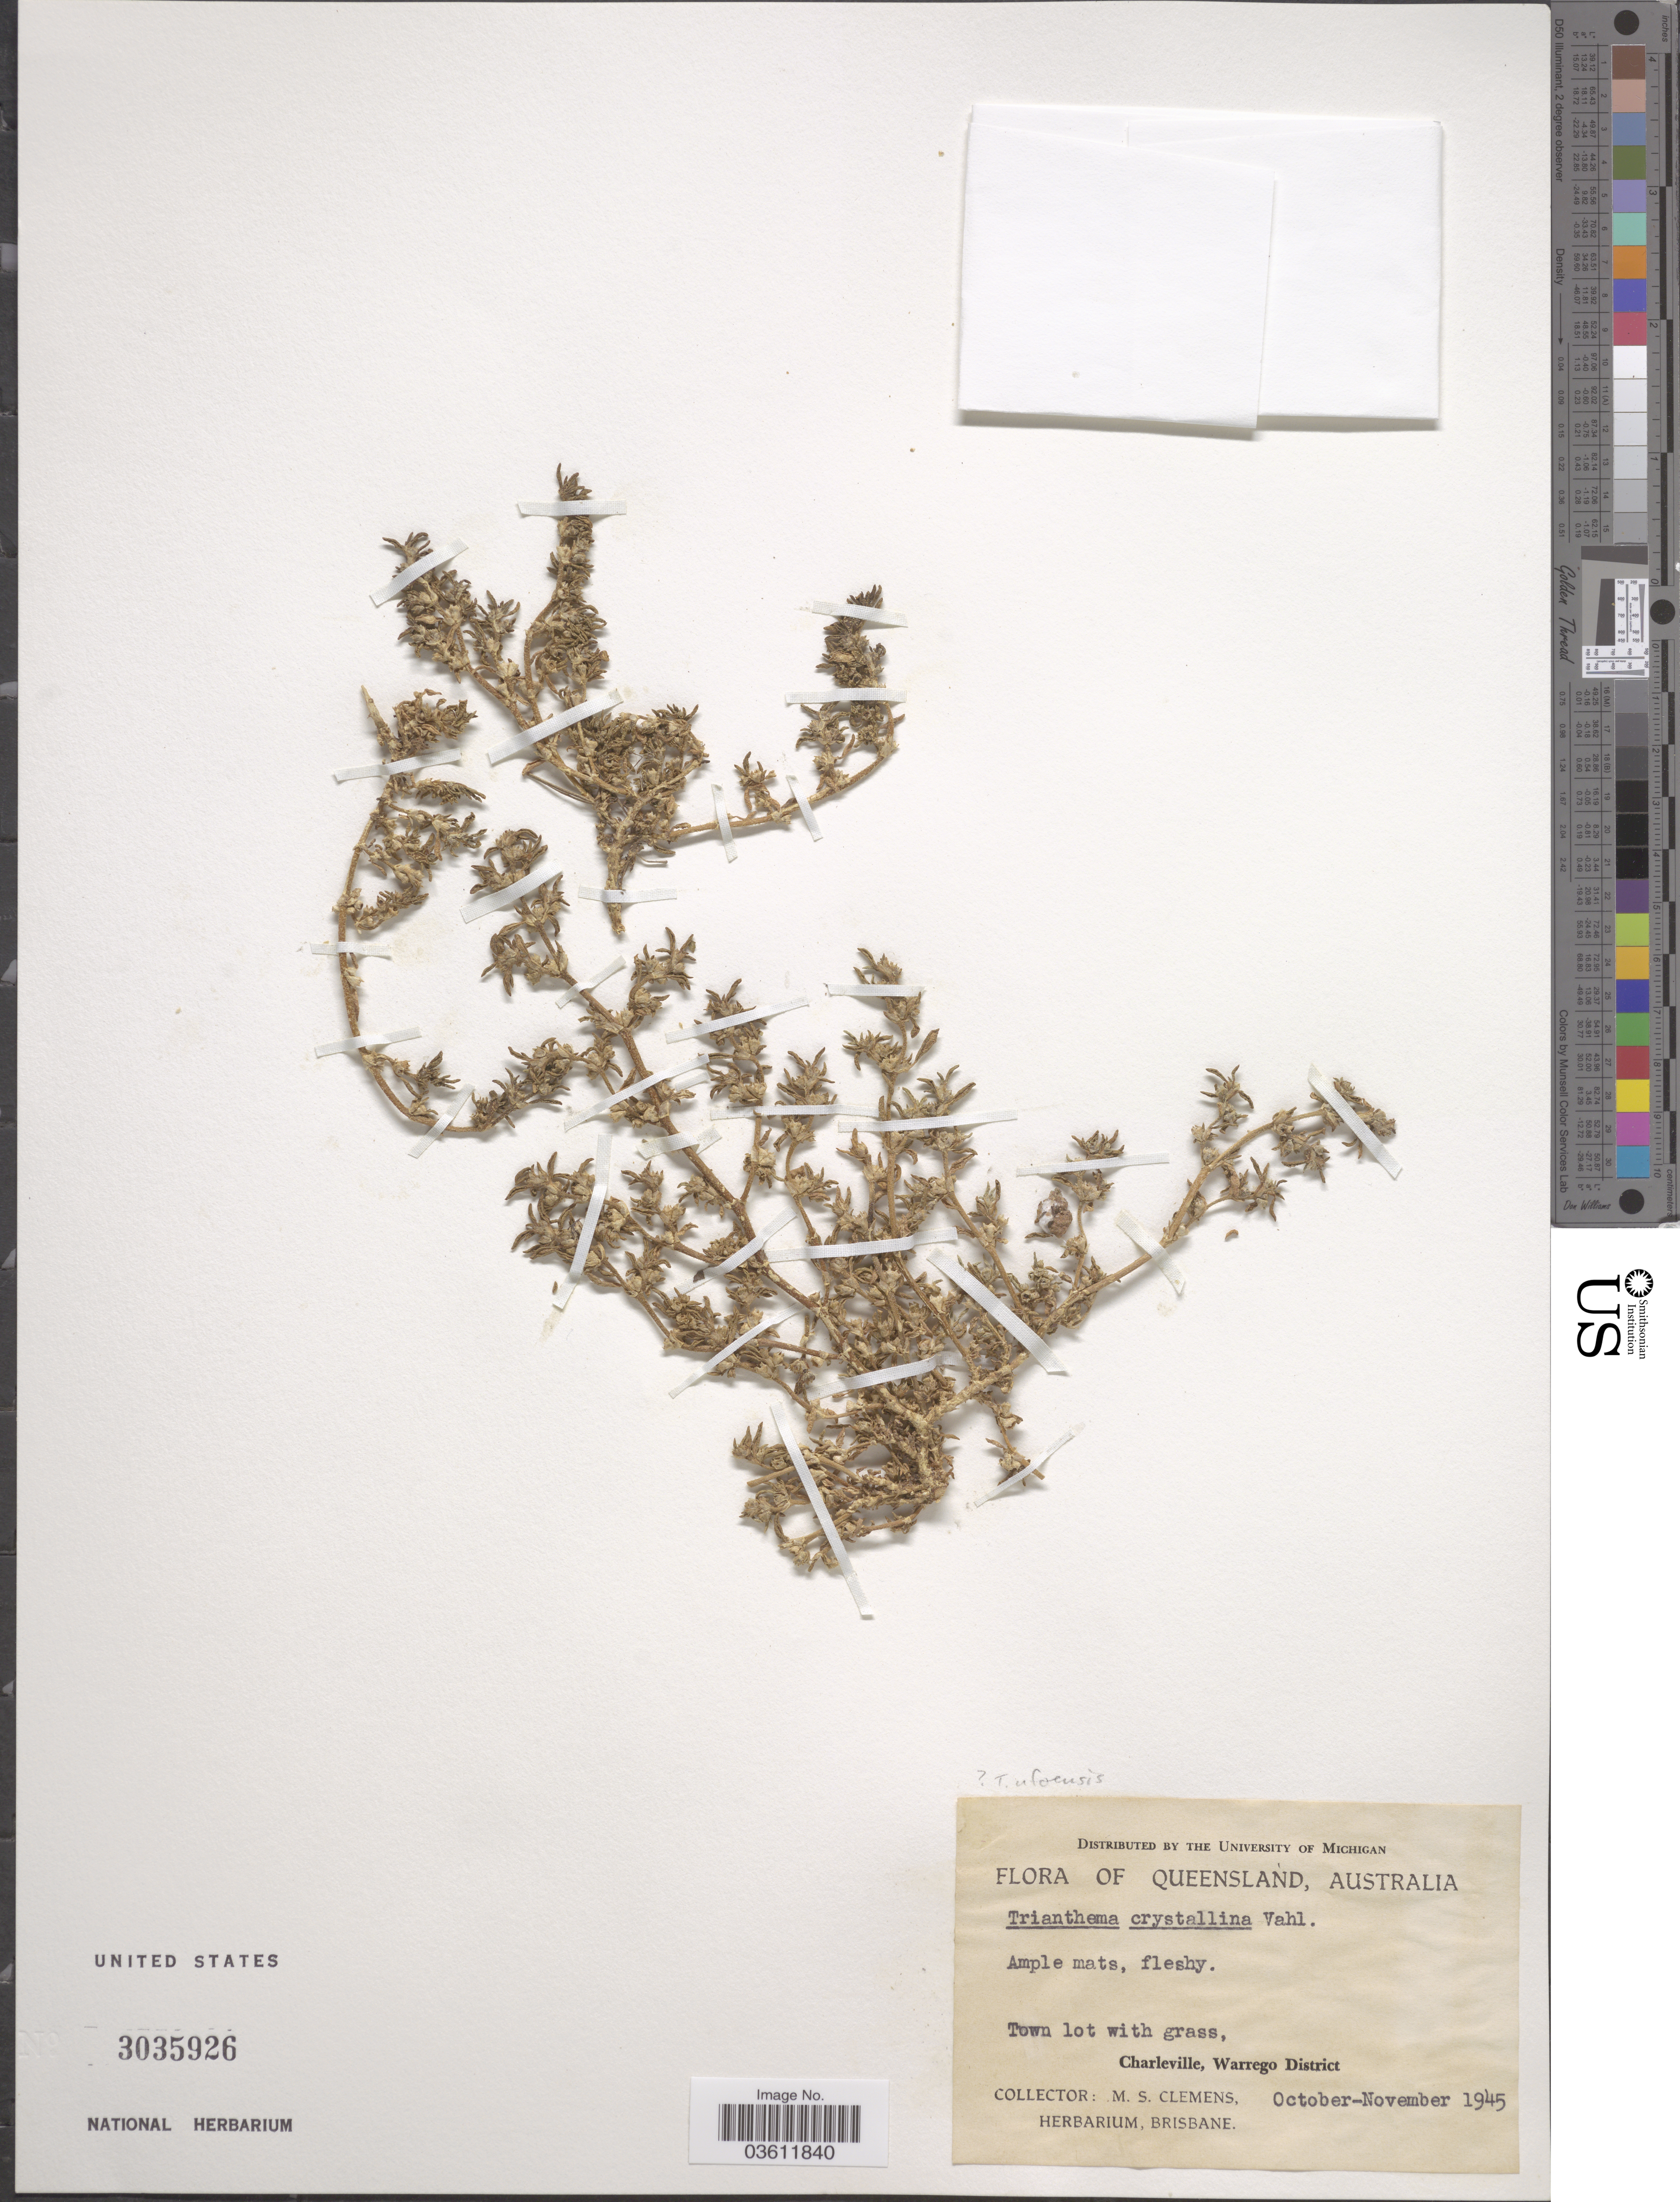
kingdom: Plantae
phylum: Tracheophyta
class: Magnoliopsida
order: Caryophyllales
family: Aizoaceae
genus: Trianthema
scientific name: Trianthema ufoensis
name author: H.E.K. Hartmann & Liede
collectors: M. S. Clemens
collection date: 1945-10/1945-11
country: Australia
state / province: Queensland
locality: Charleville, Warrego District.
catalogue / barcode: US 3035926